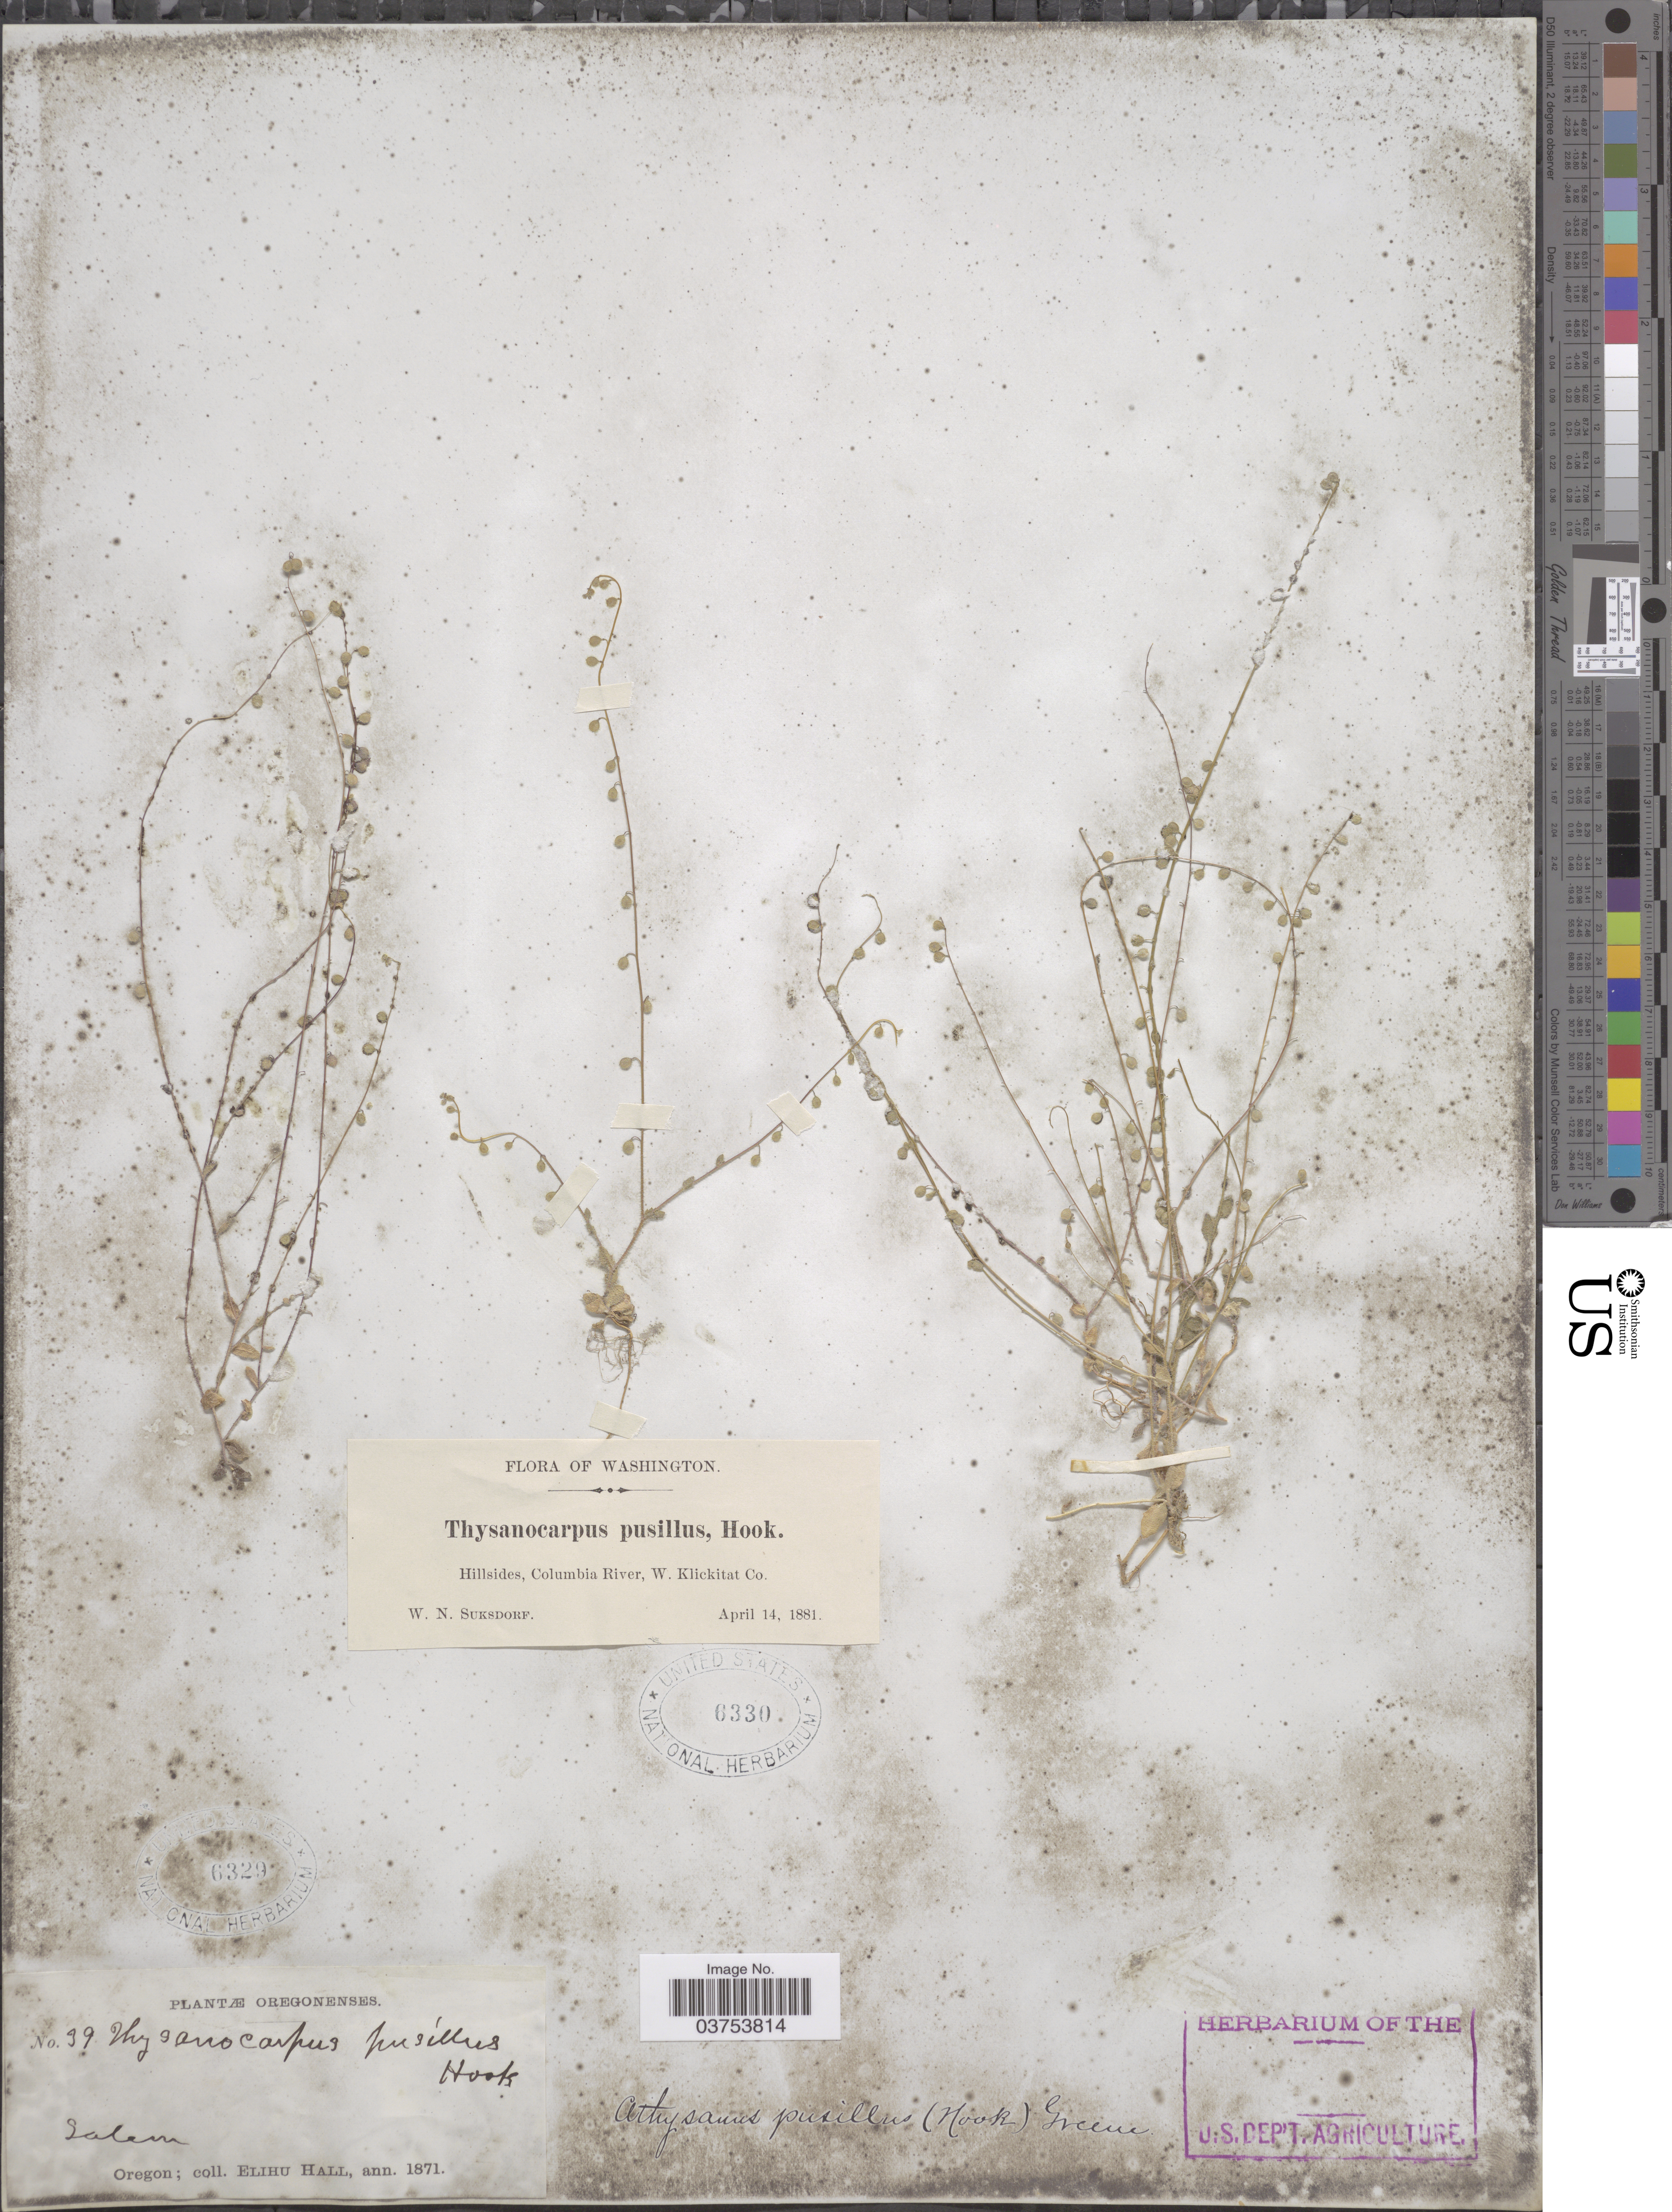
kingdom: Plantae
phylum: Tracheophyta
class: Magnoliopsida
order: Brassicales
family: Brassicaceae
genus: Athysanus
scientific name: Athysanus pusillus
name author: (Hook.) Greene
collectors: E. Hall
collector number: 39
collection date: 1871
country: United States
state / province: Oregon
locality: Salem.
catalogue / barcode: US 6329